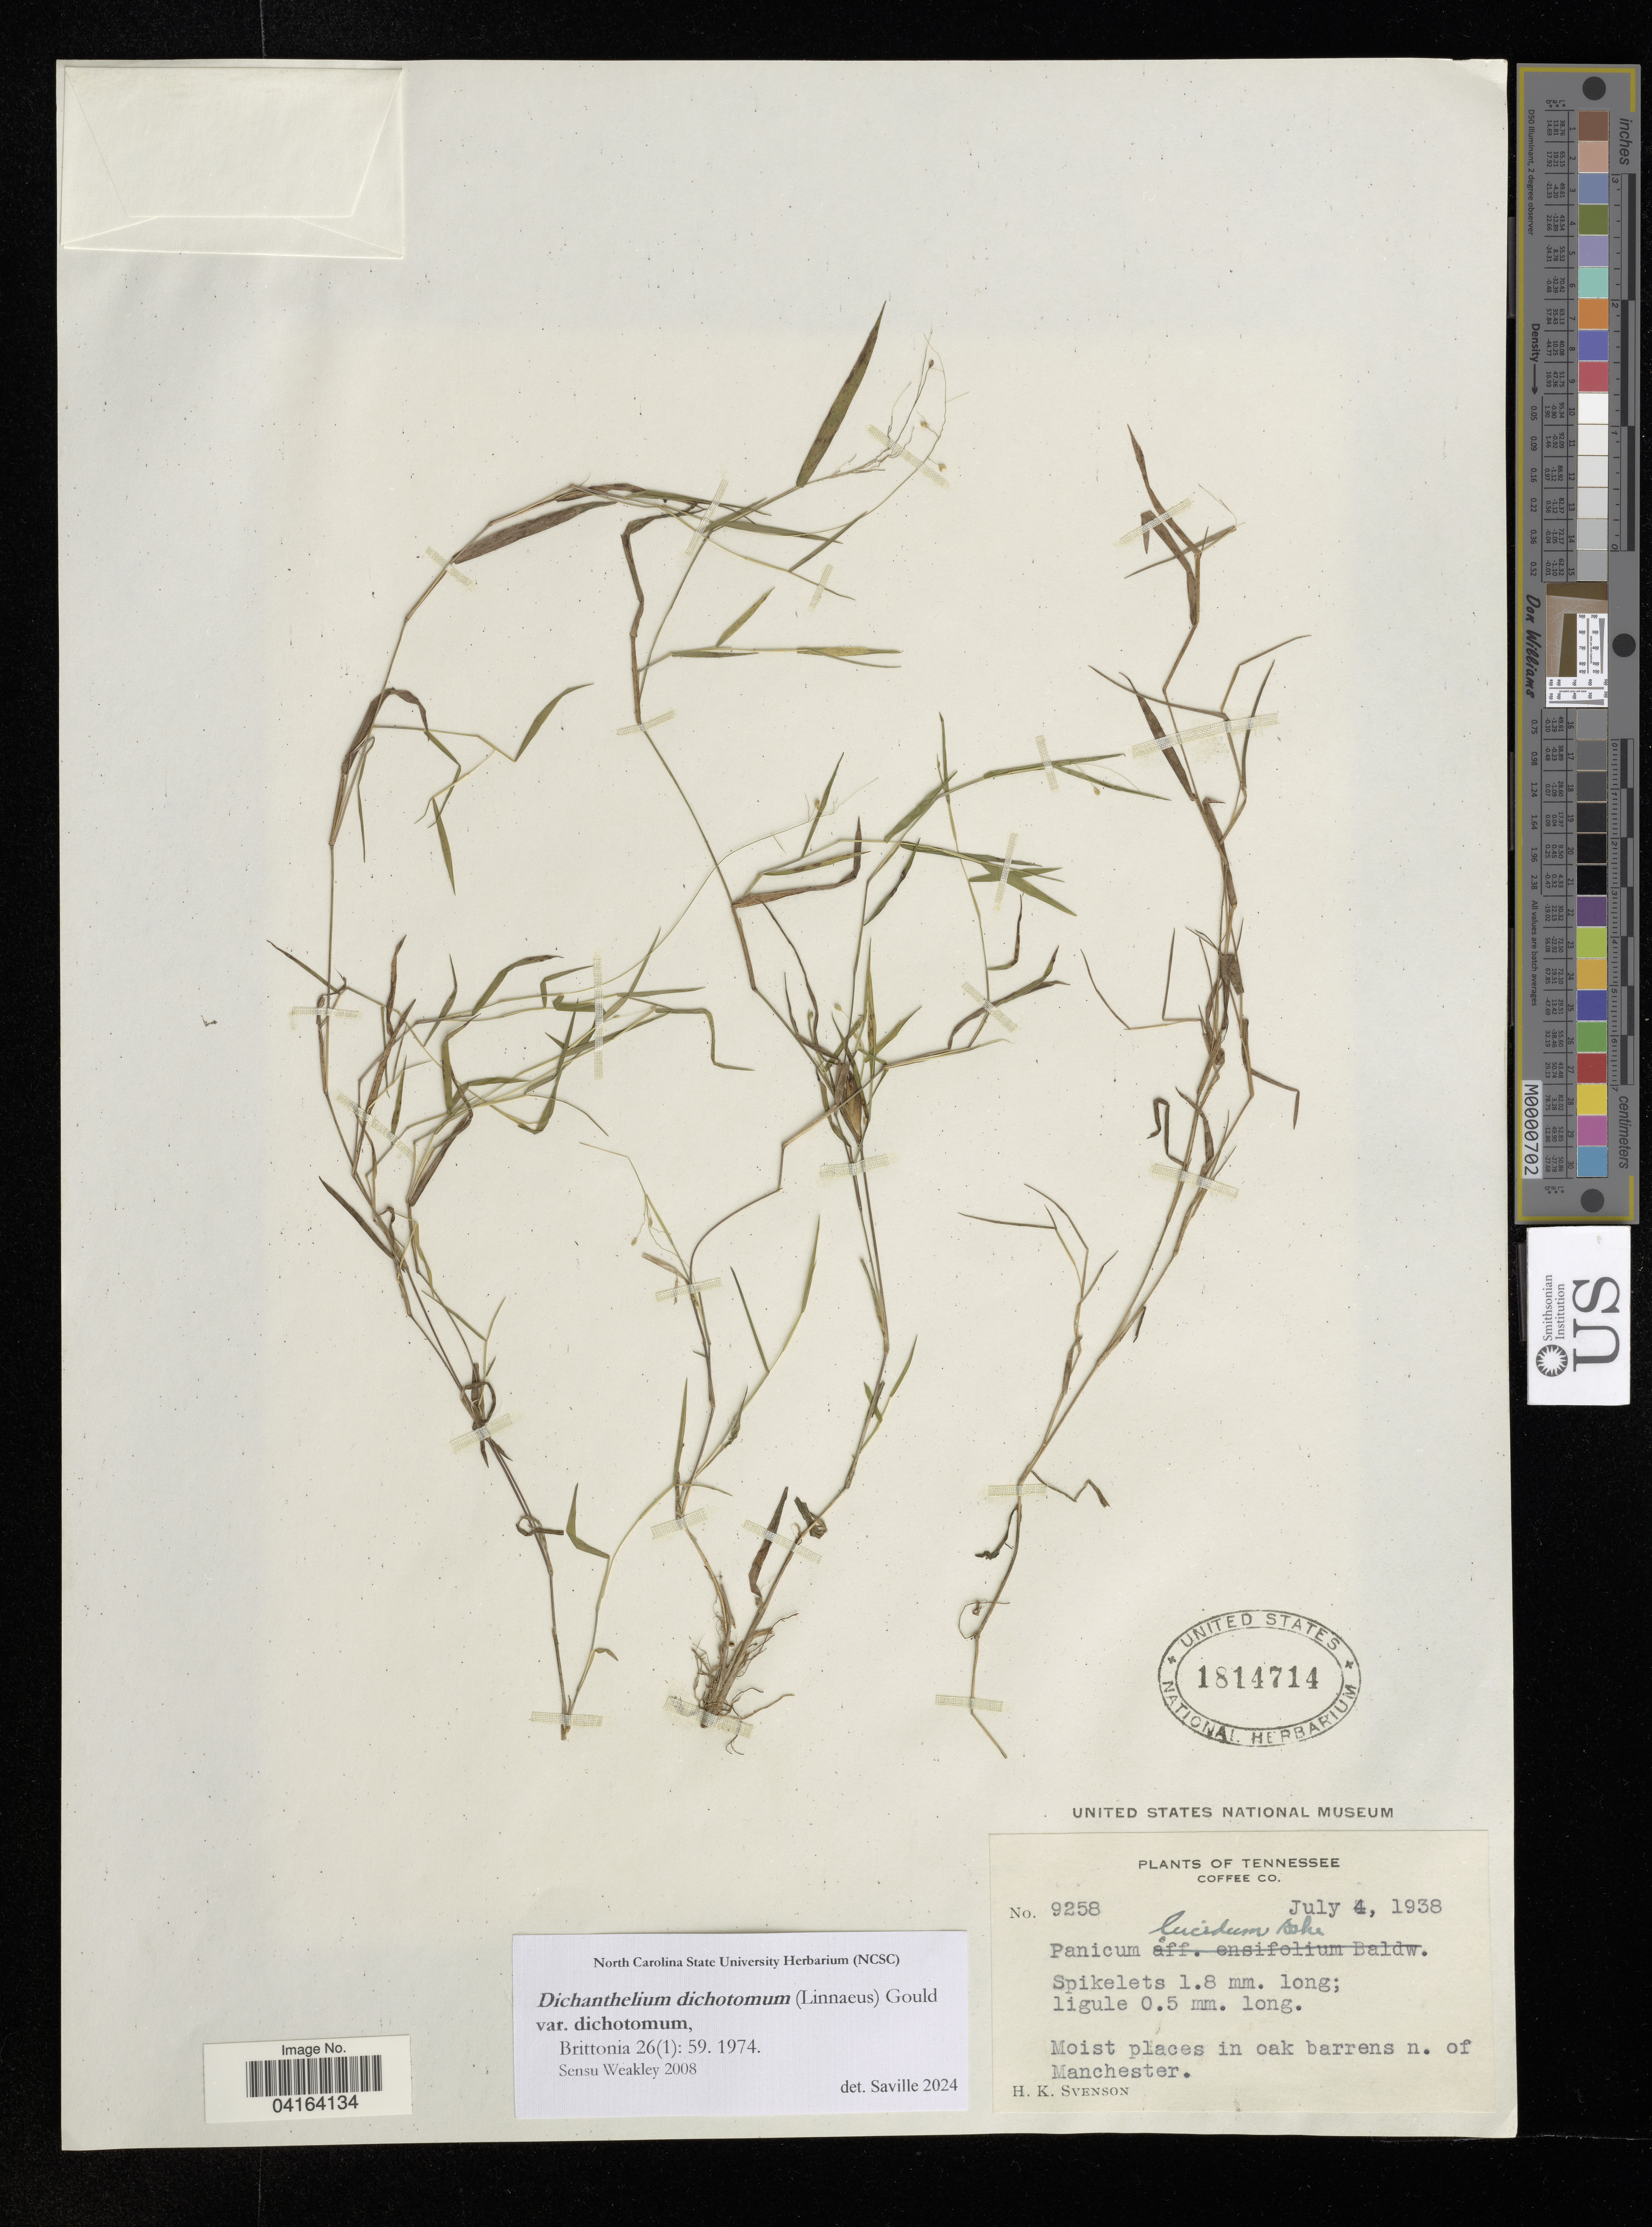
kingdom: Plantae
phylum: Tracheophyta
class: Liliopsida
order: Poales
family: Poaceae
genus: Dichanthelium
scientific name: Dichanthelium dichotomum var. dichotomum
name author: (L.) Gould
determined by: Saville, A. C., (NCSC), North Carolina State University (UNITED STATES)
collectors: H. K. Svenson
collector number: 9258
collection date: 1938-07-04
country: United States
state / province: Tennessee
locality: Coffee Co. N. of Manchester.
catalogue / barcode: US 1814714